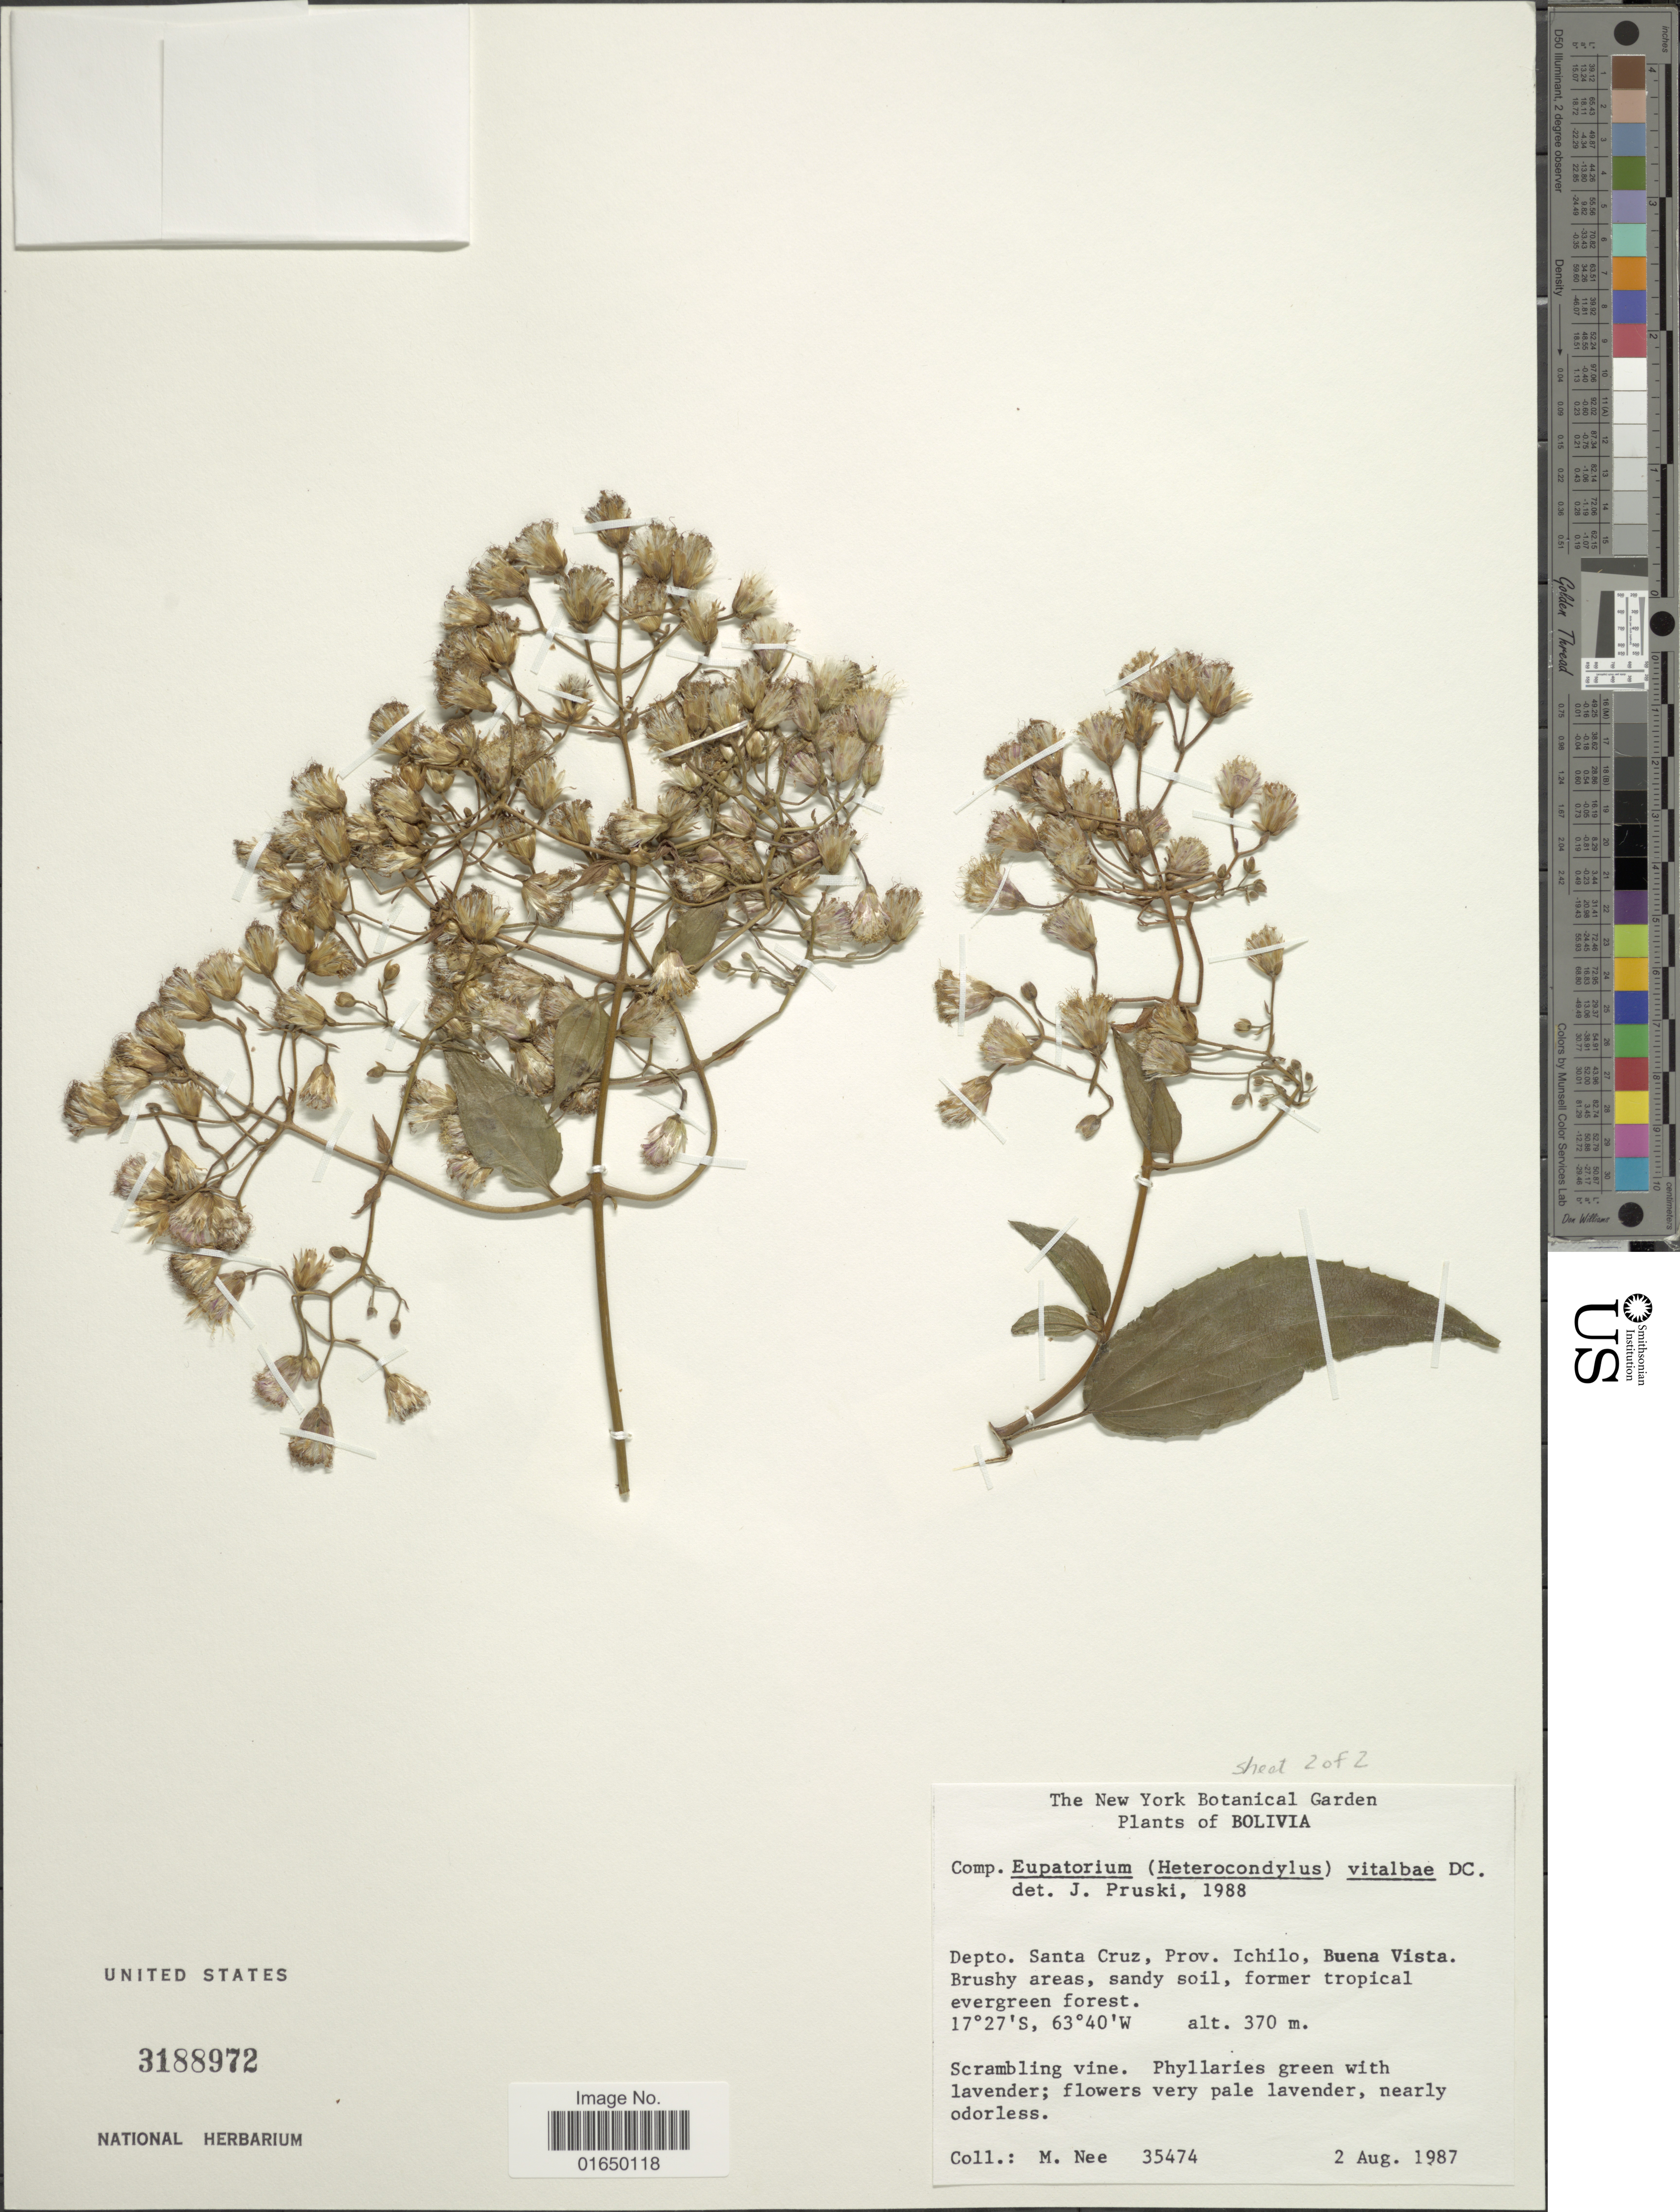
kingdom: Plantae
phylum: Tracheophyta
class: Magnoliopsida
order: Asterales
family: Asteraceae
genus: Heterocondylus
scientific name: Heterocondylus vitalbae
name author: (DC.) R.M. King & H. Rob.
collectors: M. Nee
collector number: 35474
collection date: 1987-08-02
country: Bolivia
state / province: Santa Cruz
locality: Depto. Santa Cruz, Prov. Ichilo, Buena Vista. Brushy areas, sandy soil, former tropical evergreen forest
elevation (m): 370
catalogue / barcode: US 3188972